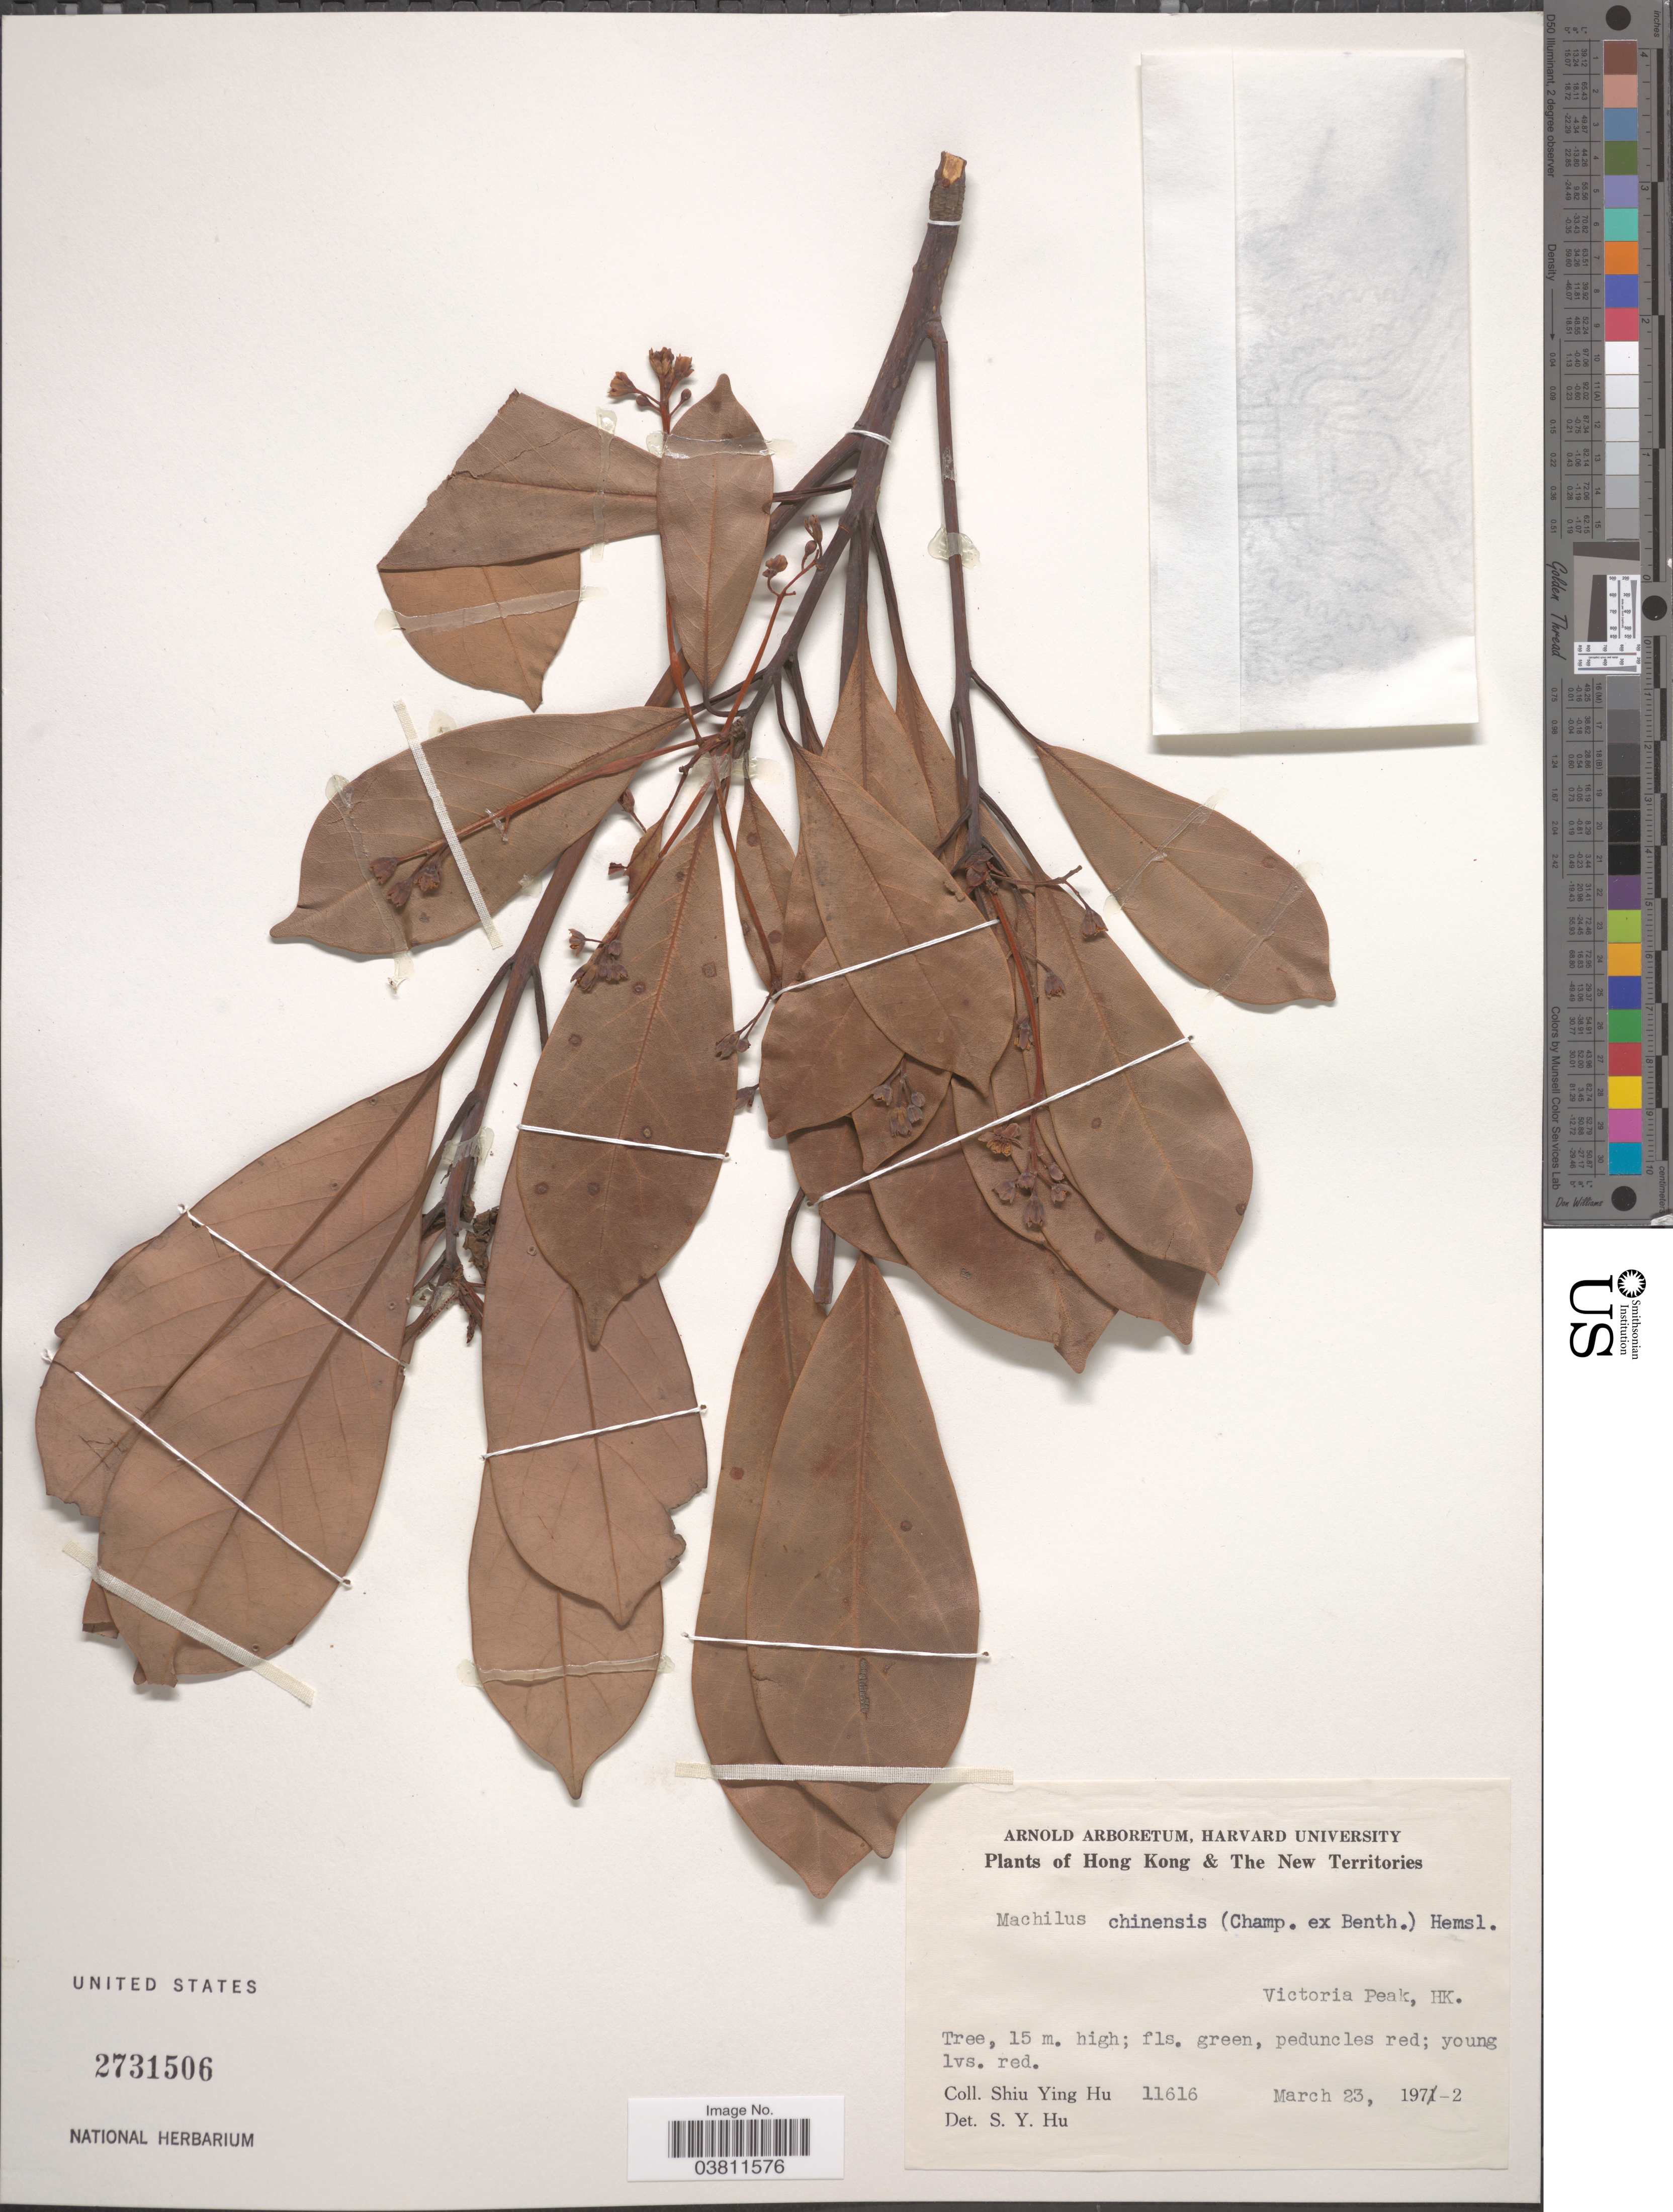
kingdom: Plantae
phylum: Tracheophyta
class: Magnoliopsida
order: Laurales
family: Lauraceae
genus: Machilus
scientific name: Machilus chinensis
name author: (Benth.) Hemsl.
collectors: S. Y. Hu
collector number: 11616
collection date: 1972-03-23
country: China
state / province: Hong Kong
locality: The New Territories. Victoria Peak.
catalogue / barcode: US 2731506